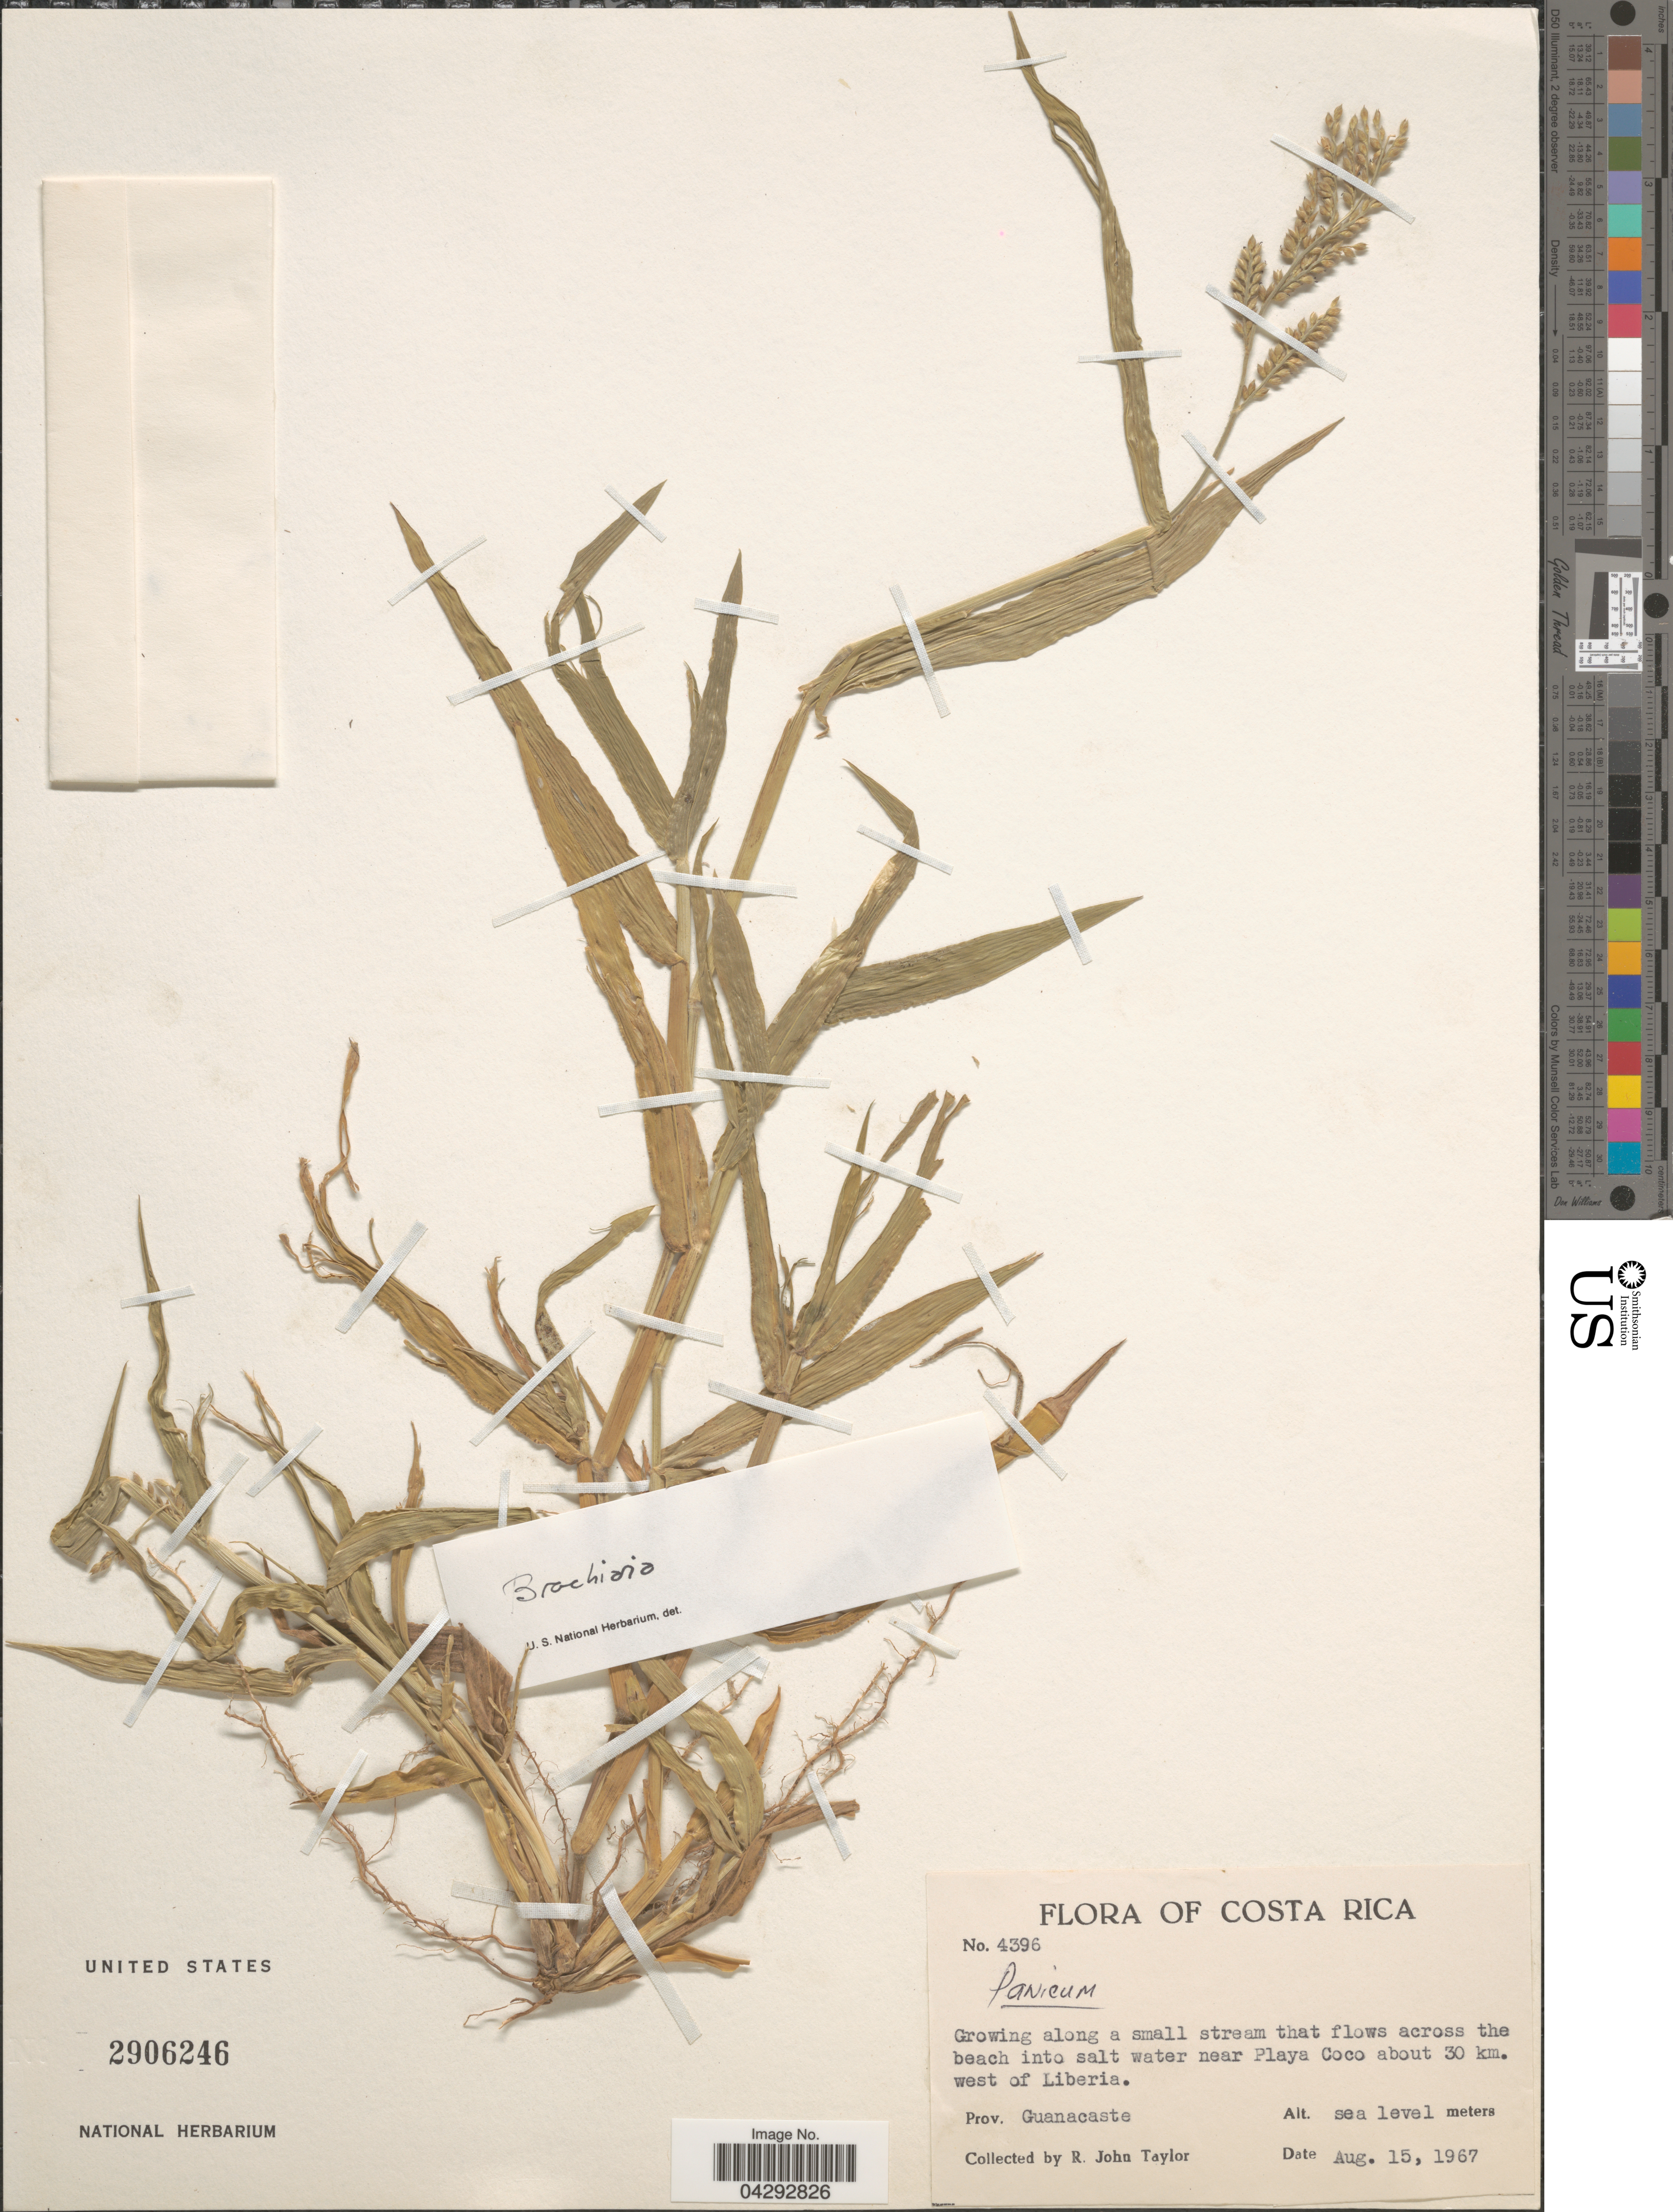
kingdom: Plantae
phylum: Tracheophyta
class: Liliopsida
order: Poales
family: Poaceae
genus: Urochloa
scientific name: Urochloa sp.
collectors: R. J. Taylor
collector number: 4396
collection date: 1967-08-15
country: Costa Rica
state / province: Guanacaste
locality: Growing along a small stream that flows across the beach into salt water near Playa Coco about 30 km. west of Liberia.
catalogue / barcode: US 2906246